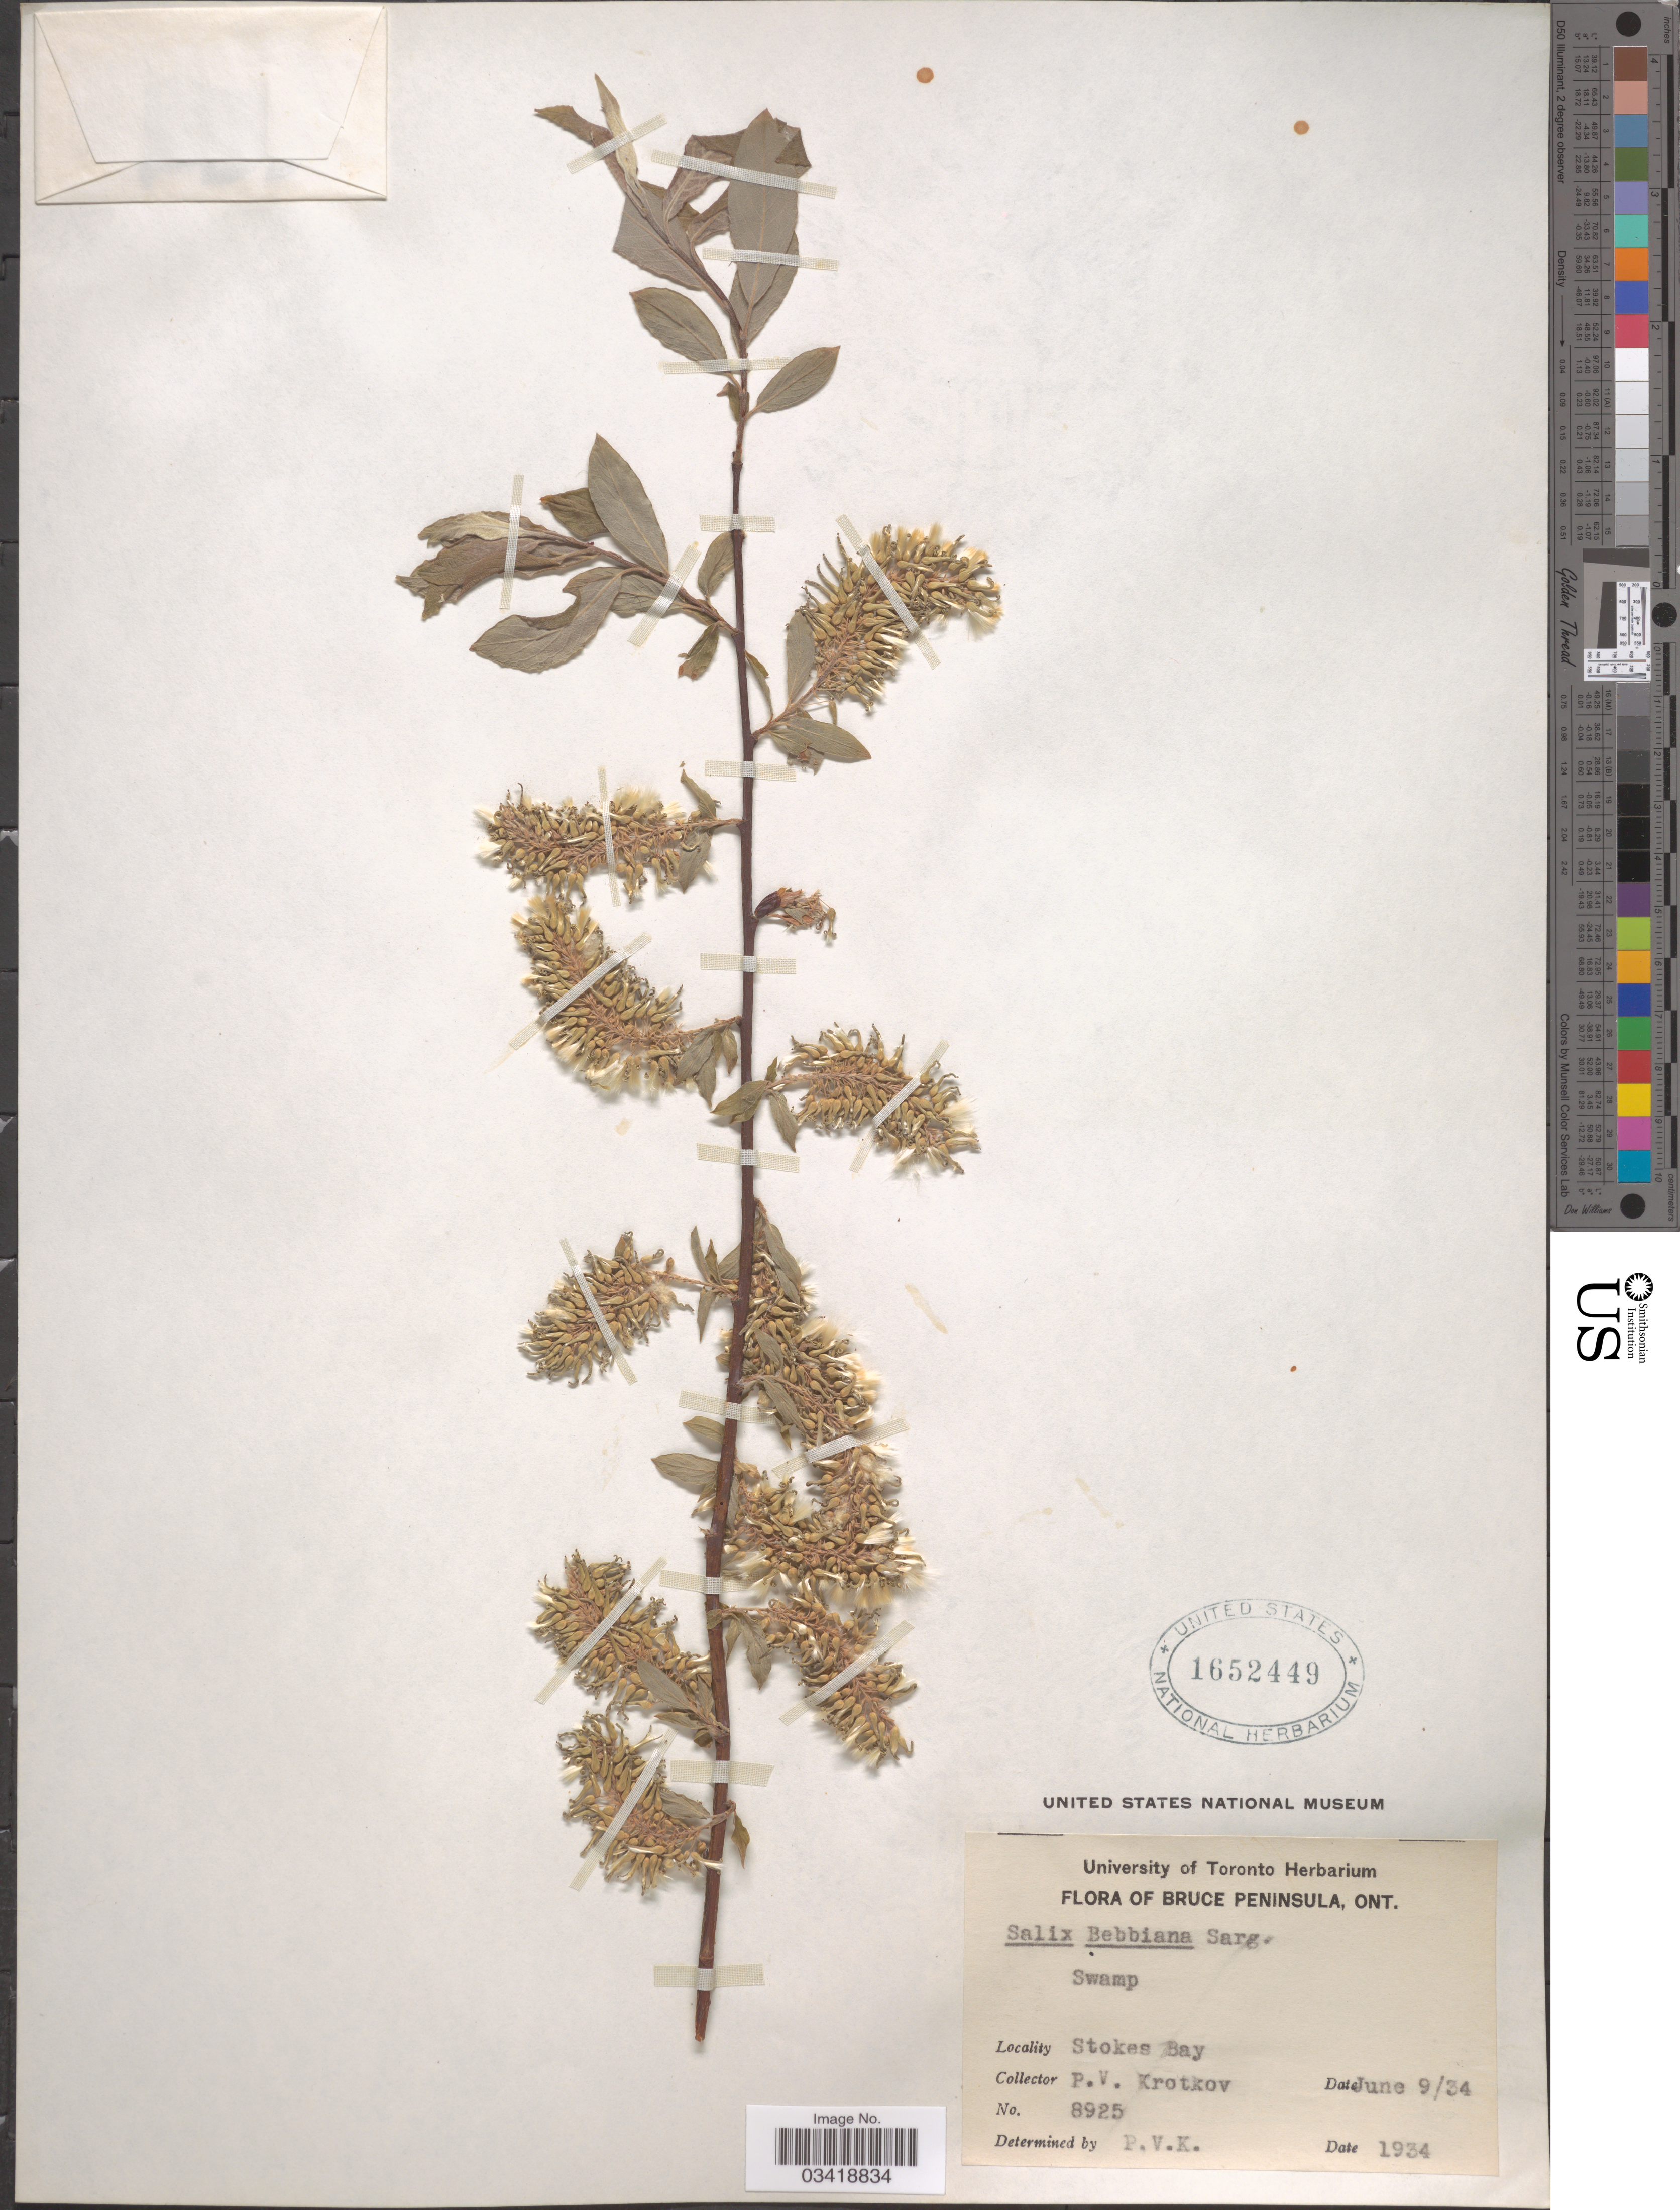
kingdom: Plantae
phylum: Tracheophyta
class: Magnoliopsida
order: Malpighiales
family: Salicaceae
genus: Salix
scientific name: Salix bebbiana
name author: Sarg.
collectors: P. V. Krotkov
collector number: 8925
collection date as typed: Transcribed d/m/y: 9/6/34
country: Canada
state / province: Ontario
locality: Bruce Peninsula. Stokes Bay.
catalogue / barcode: US 1652449